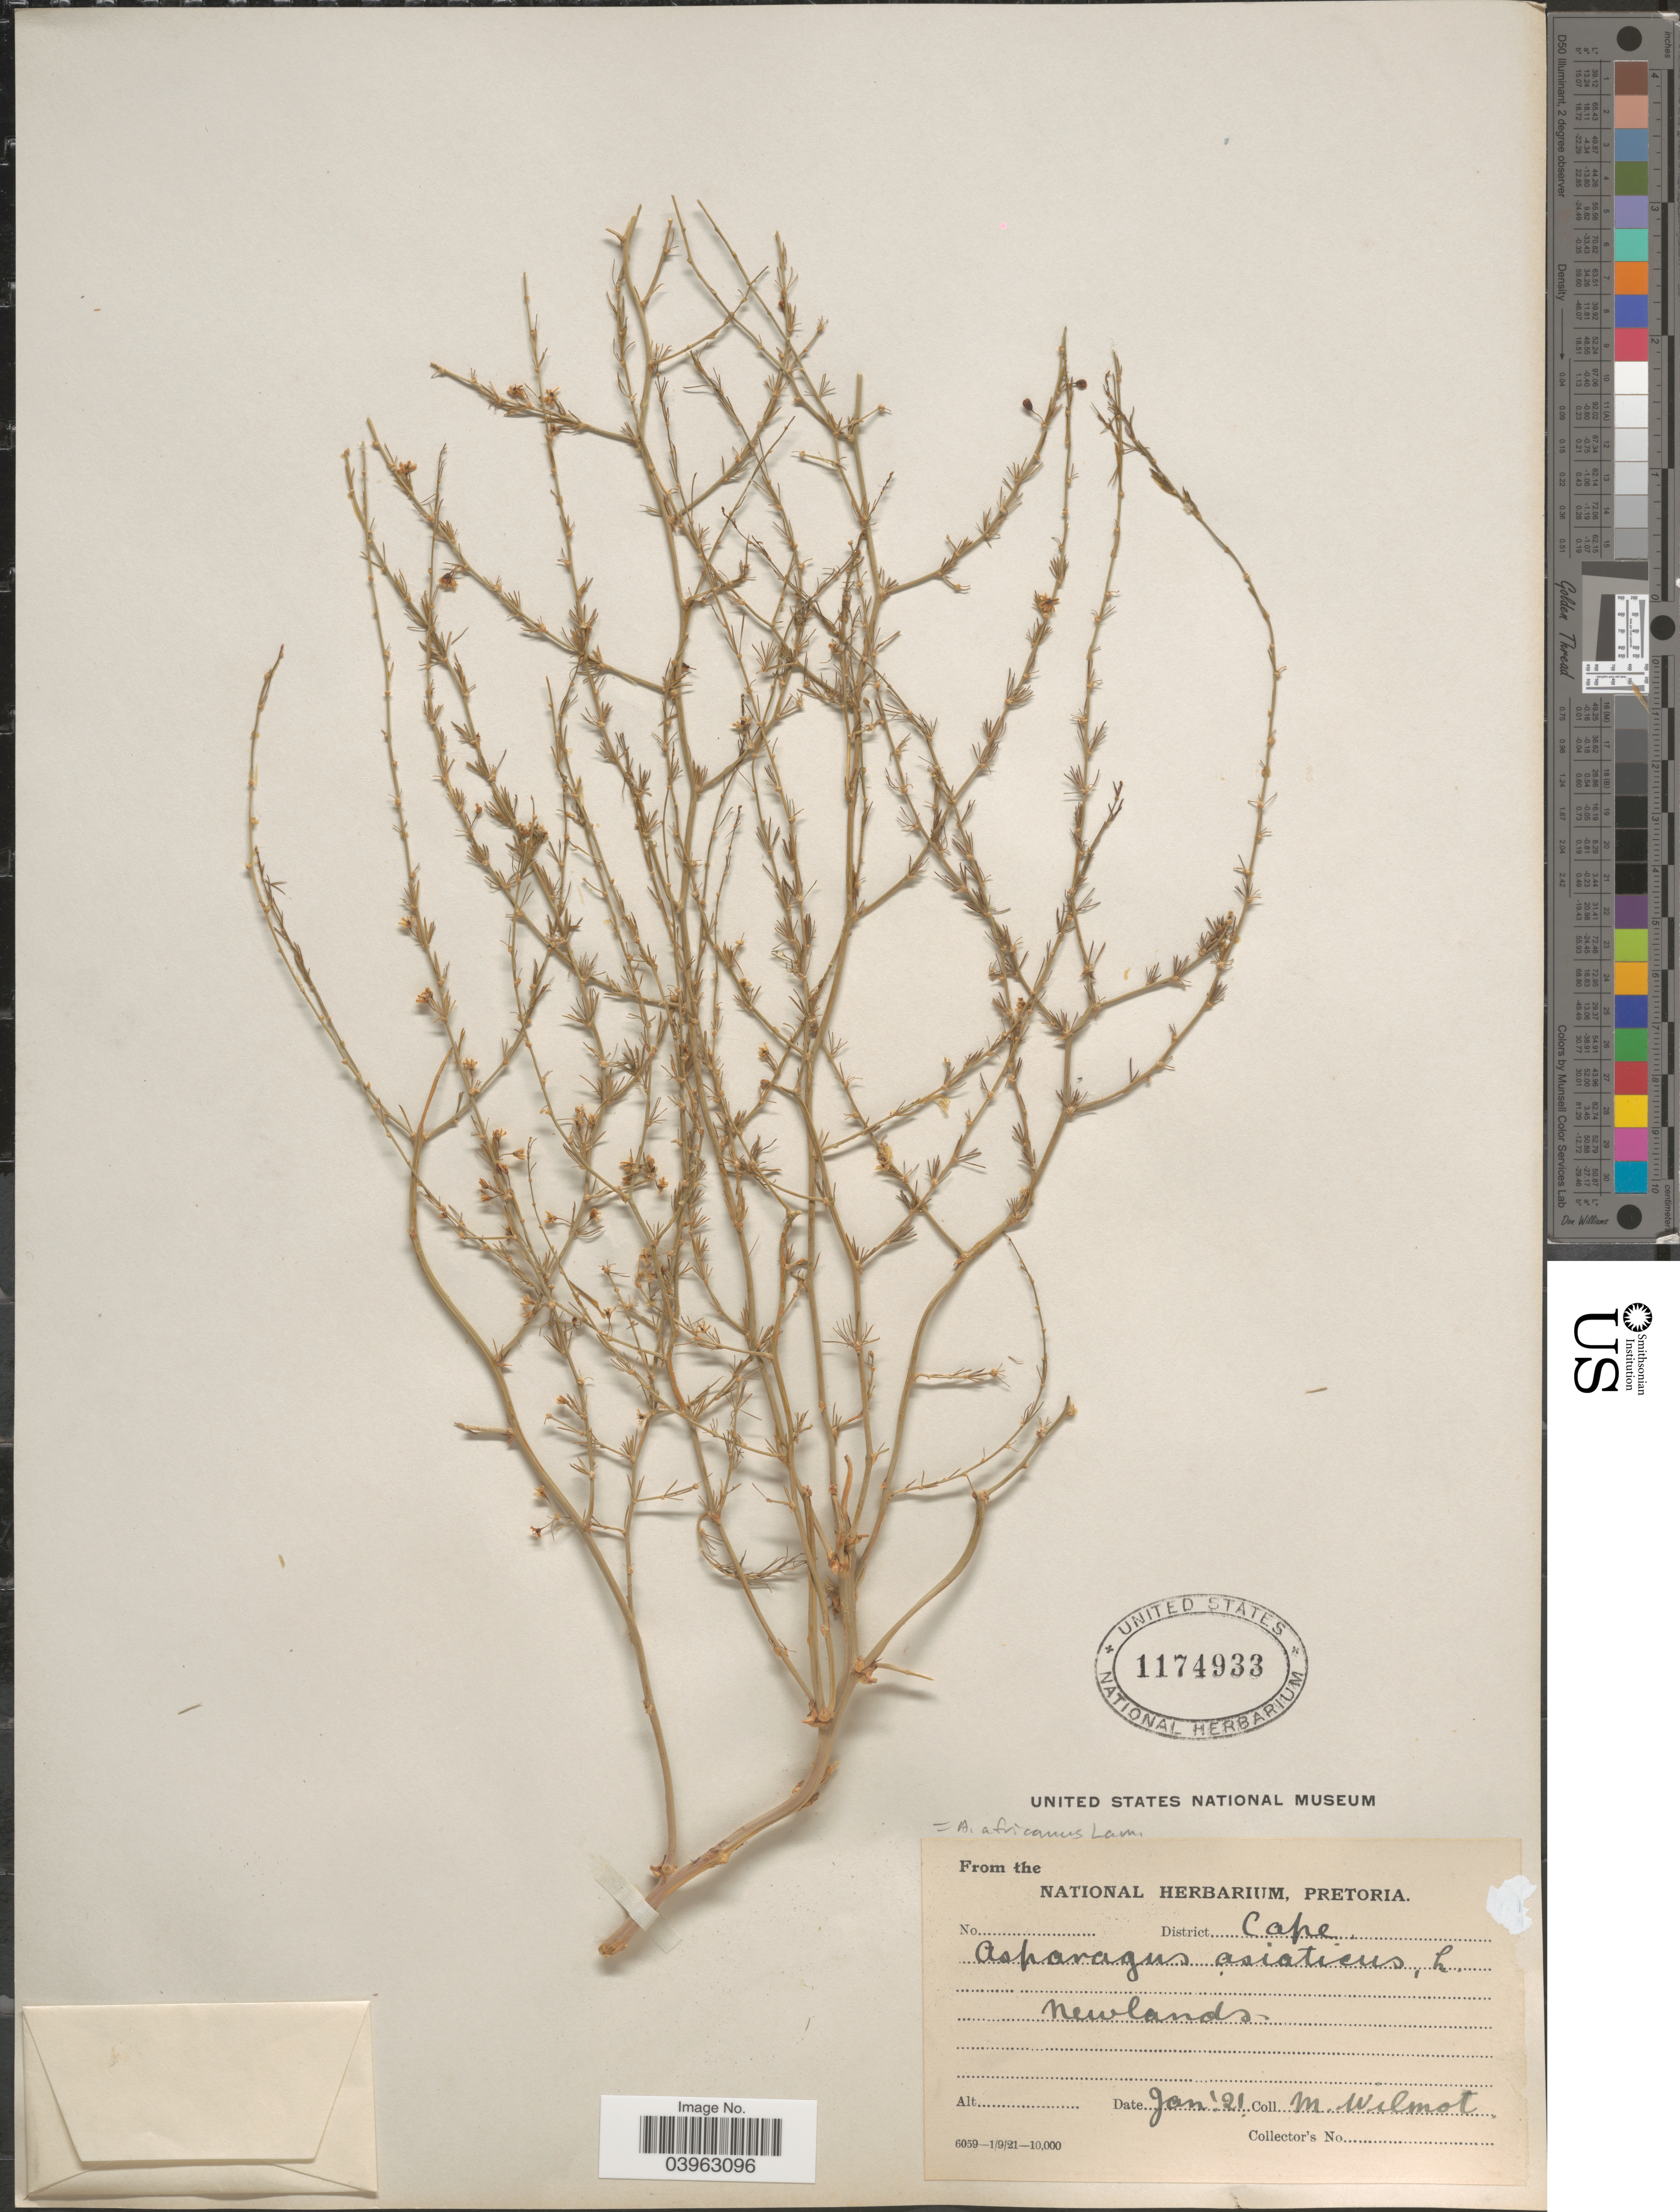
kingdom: Plantae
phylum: Tracheophyta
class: Liliopsida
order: Asparagales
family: Asparagaceae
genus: Asparagus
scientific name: Asparagus africanus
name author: Lam.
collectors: M. Wilmot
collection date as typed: Transcribed d/m/y: /1/21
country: South Africa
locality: District Cape. Newlands.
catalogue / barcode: US 1174933